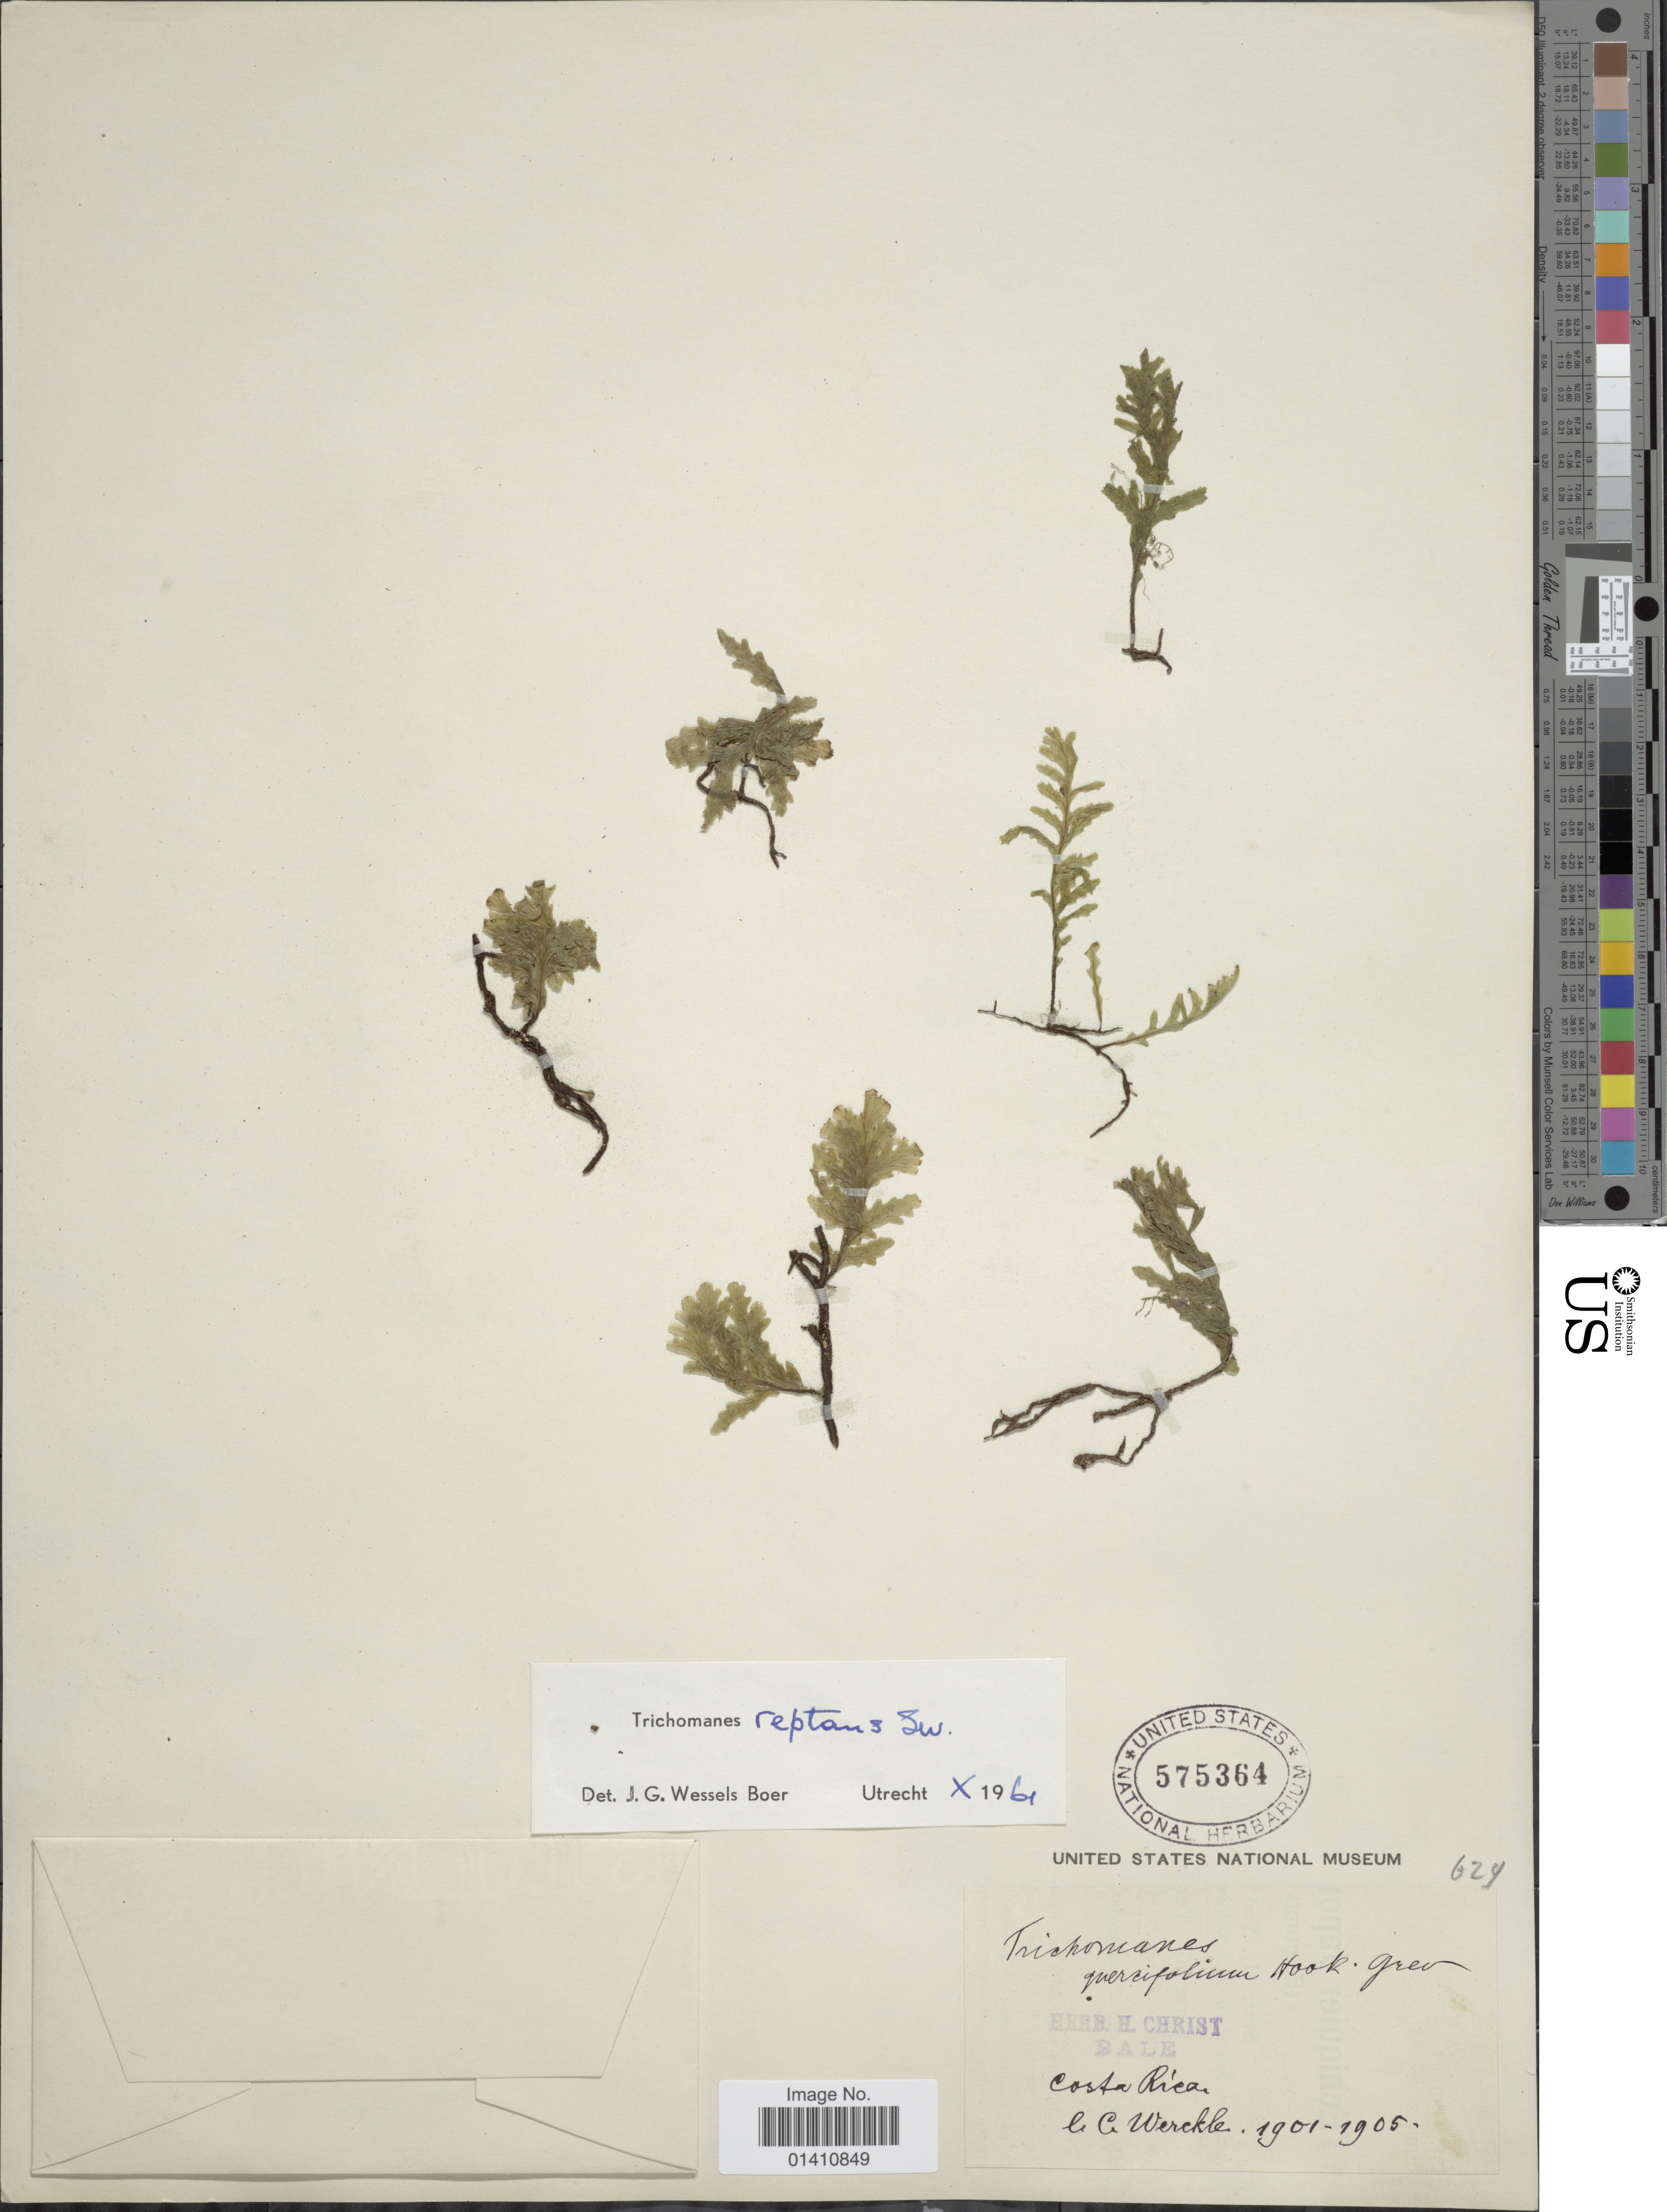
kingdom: Plantae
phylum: Tracheophyta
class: Polypodiopsida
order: Hymenophyllales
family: Hymenophyllaceae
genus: Didymoglossum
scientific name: Didymoglossum reptans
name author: (Sw.) C. Presl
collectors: C. C Wercklé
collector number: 629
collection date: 1901/1905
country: Costa Rica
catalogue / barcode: US 575364